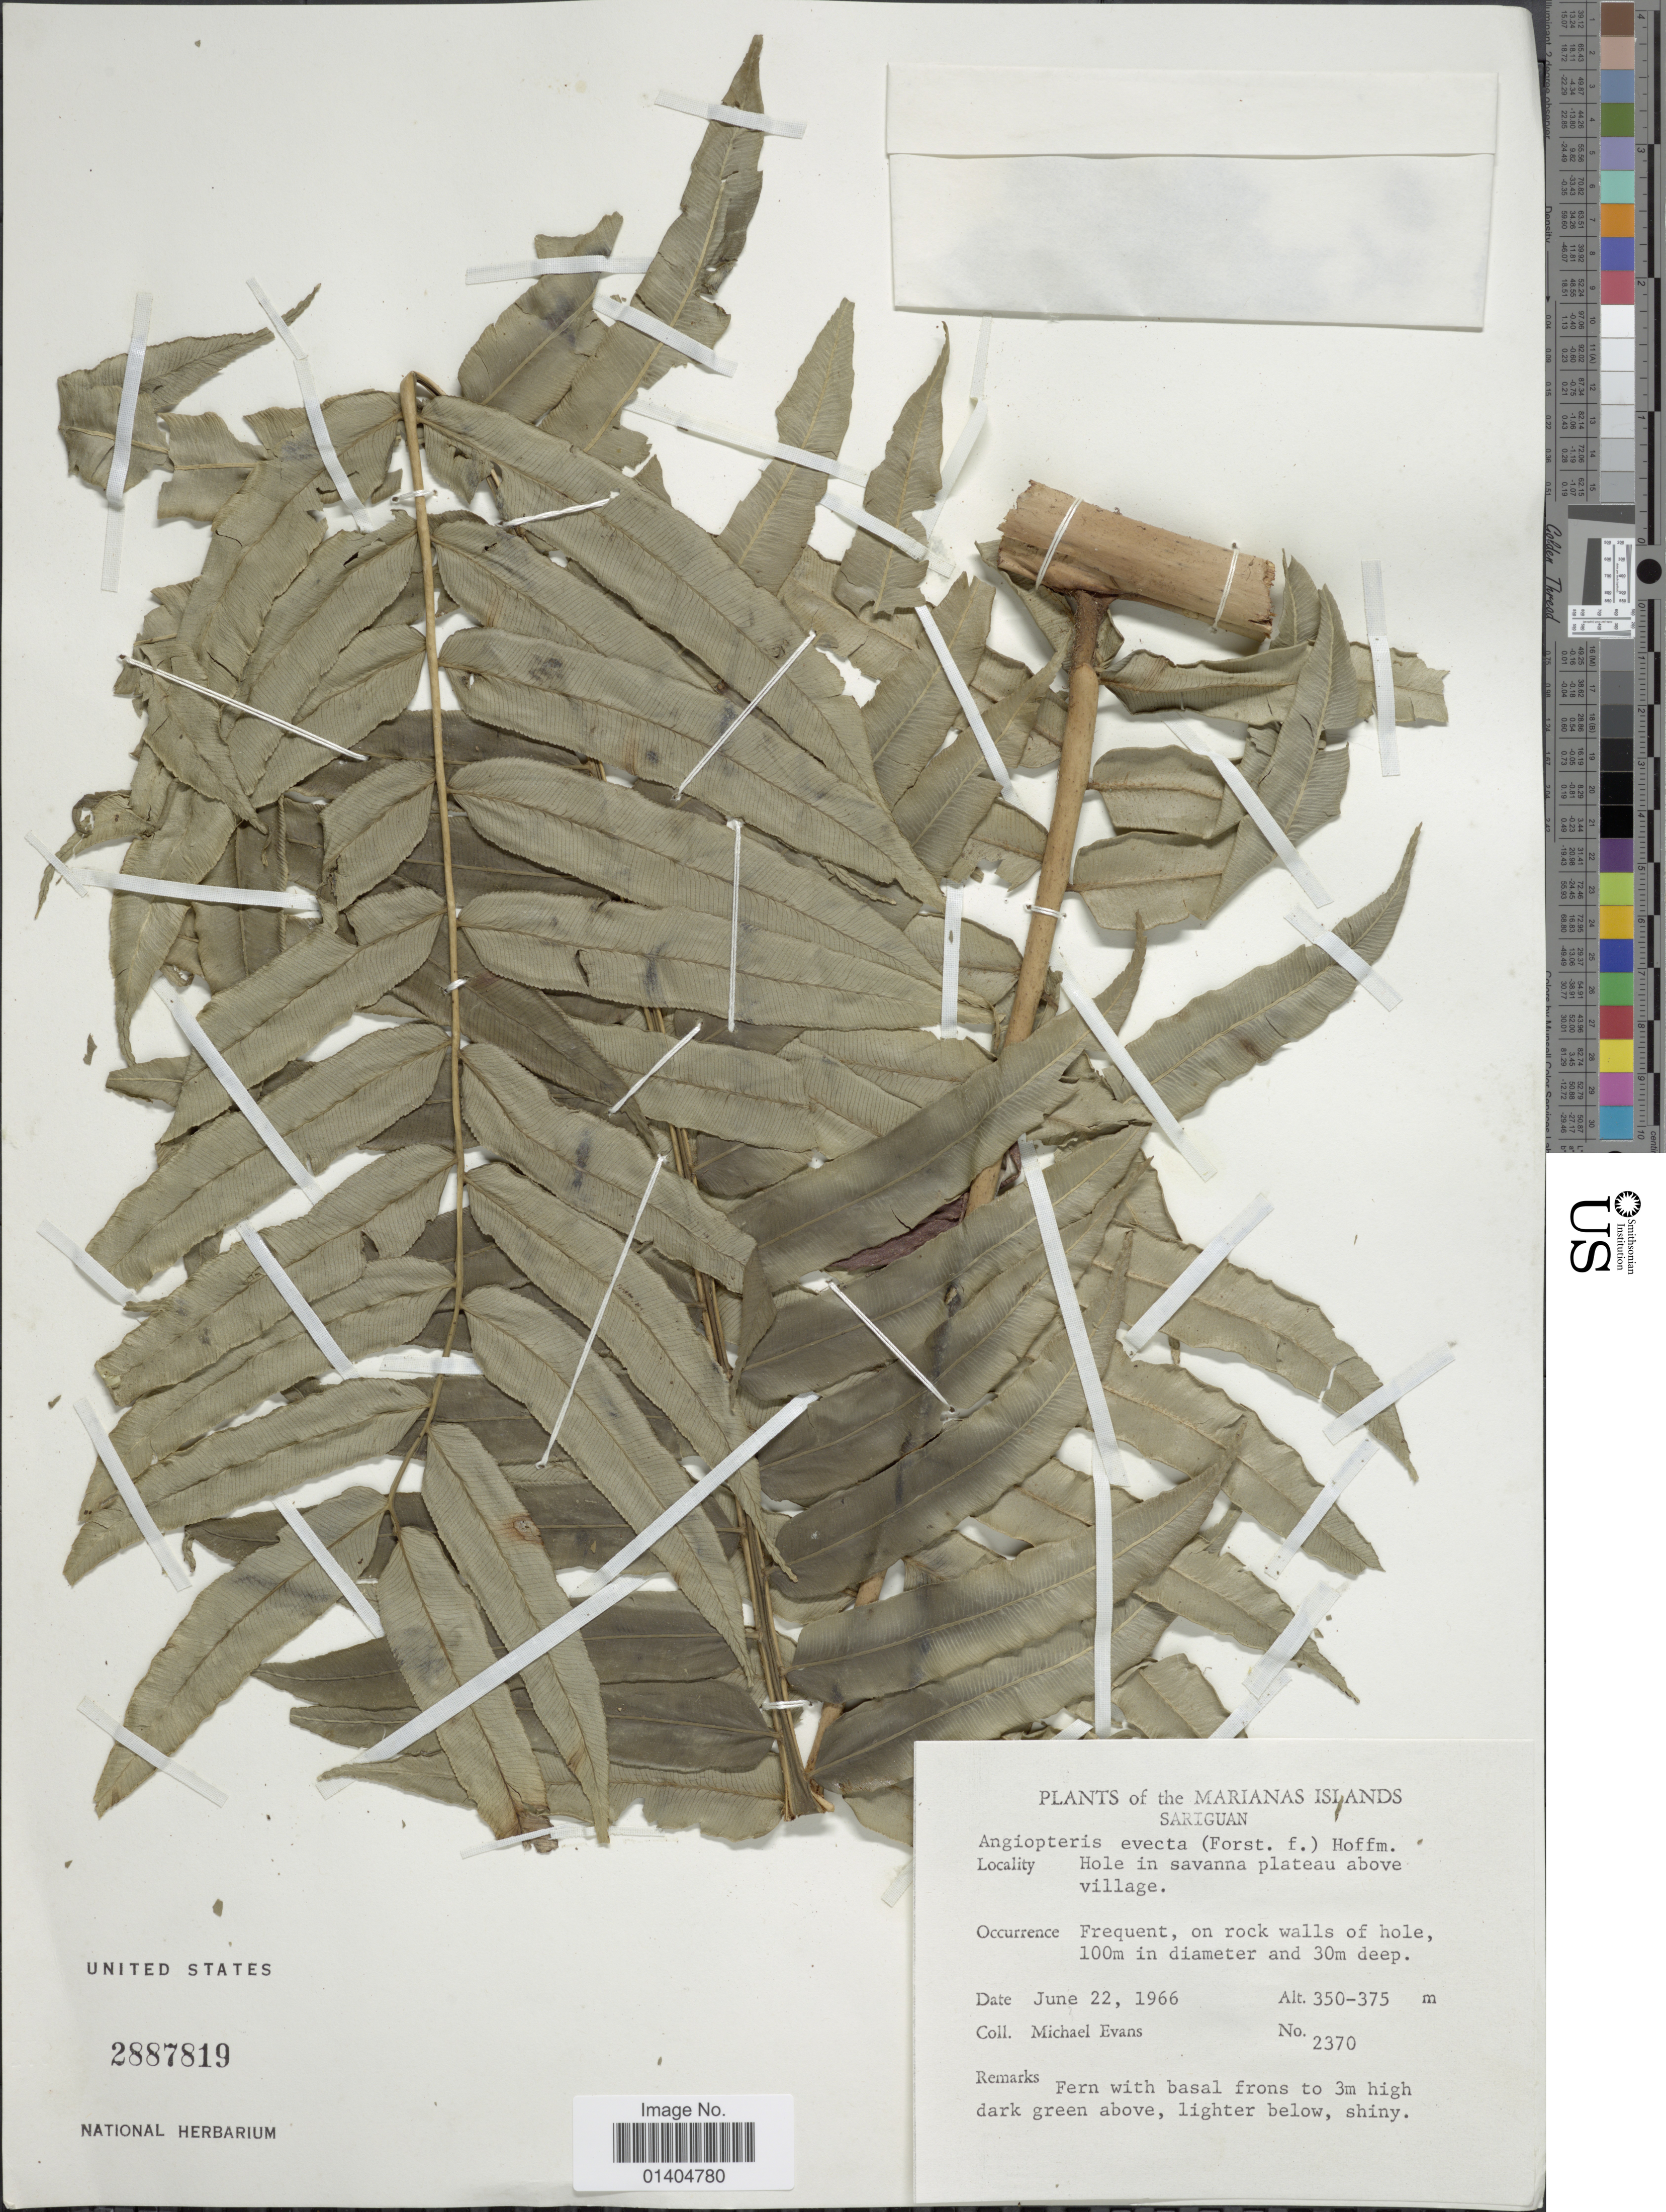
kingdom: Plantae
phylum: Tracheophyta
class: Polypodiopsida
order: Marattiales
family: Marattiaceae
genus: Angiopteris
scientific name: Angiopteris evecta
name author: (G. Forst.) Hoffm.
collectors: M. Evans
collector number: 2370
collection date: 1966-06-22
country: Northern Mariana Islands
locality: The Marianas Islands Sariguan. Hole in savanna plateau above village.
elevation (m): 350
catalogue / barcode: US 2887819